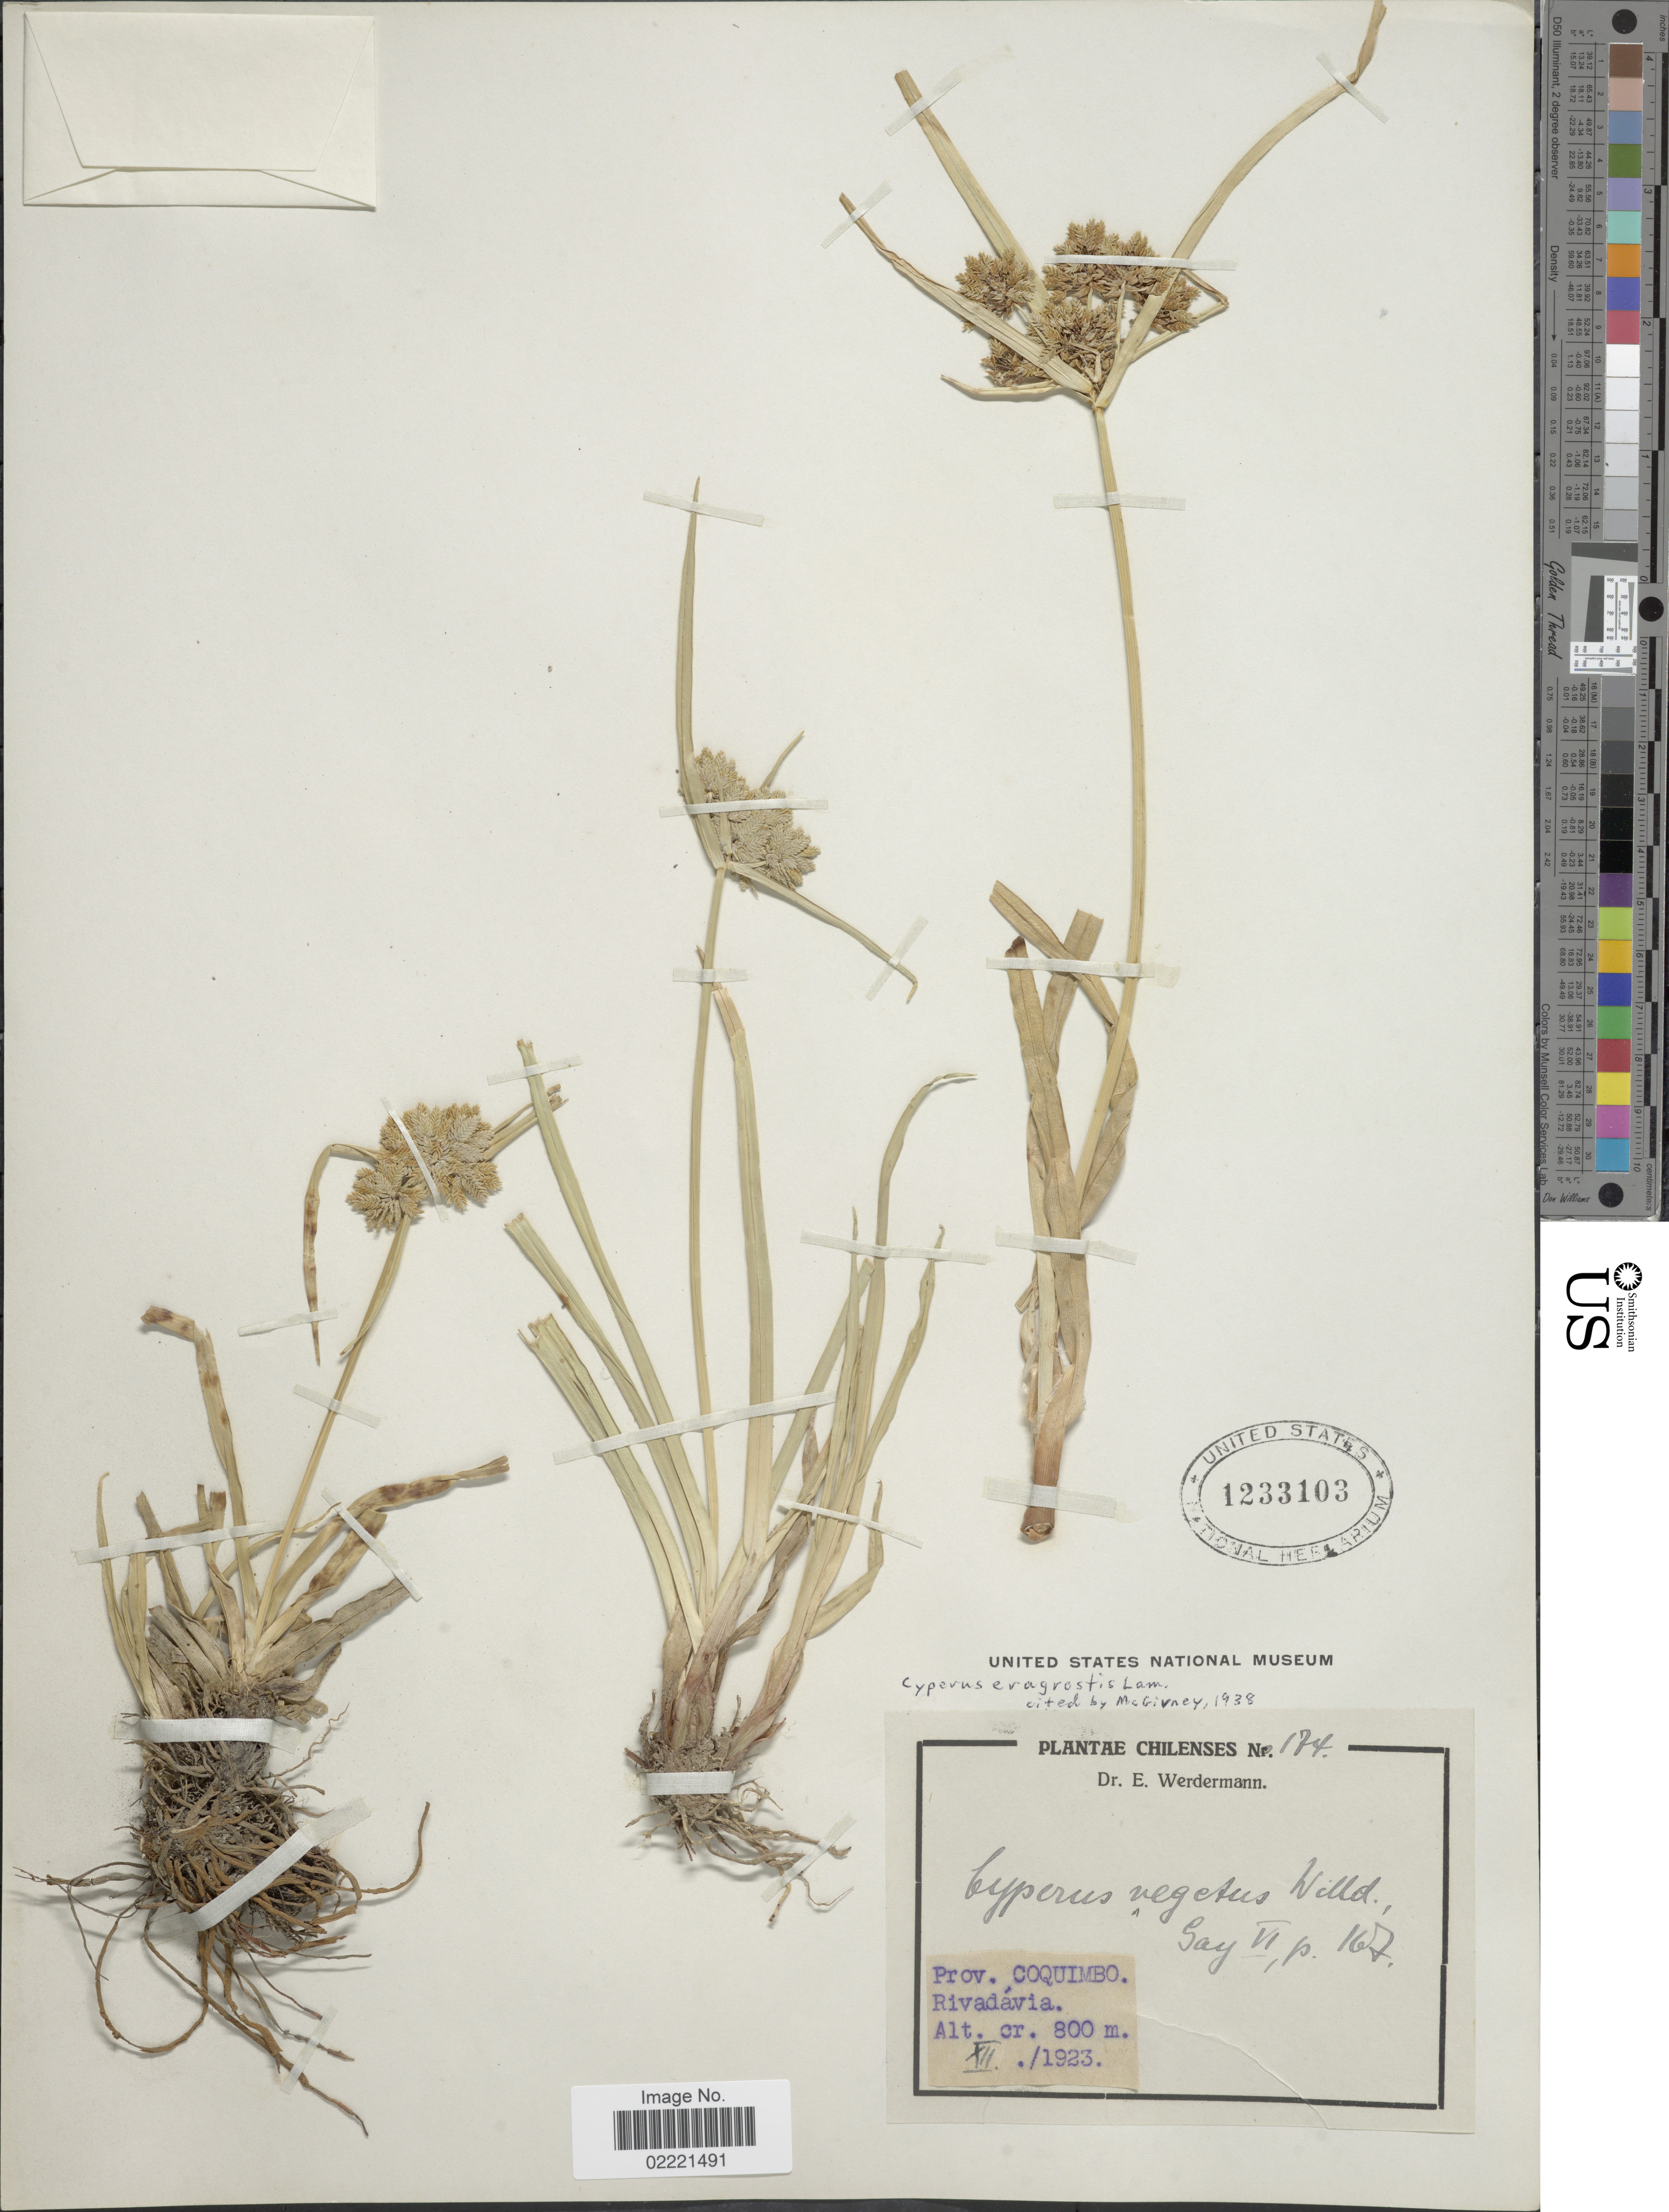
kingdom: Plantae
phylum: Tracheophyta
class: Liliopsida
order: Poales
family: Cyperaceae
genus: Cyperus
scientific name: Cyperus eragrostis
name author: Lam.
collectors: E. Werdermann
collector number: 174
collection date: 1923-12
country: Chile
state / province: Coquimbo (IV)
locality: Prov. Coquimbo, Rivadavia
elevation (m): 800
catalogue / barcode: US 1233103